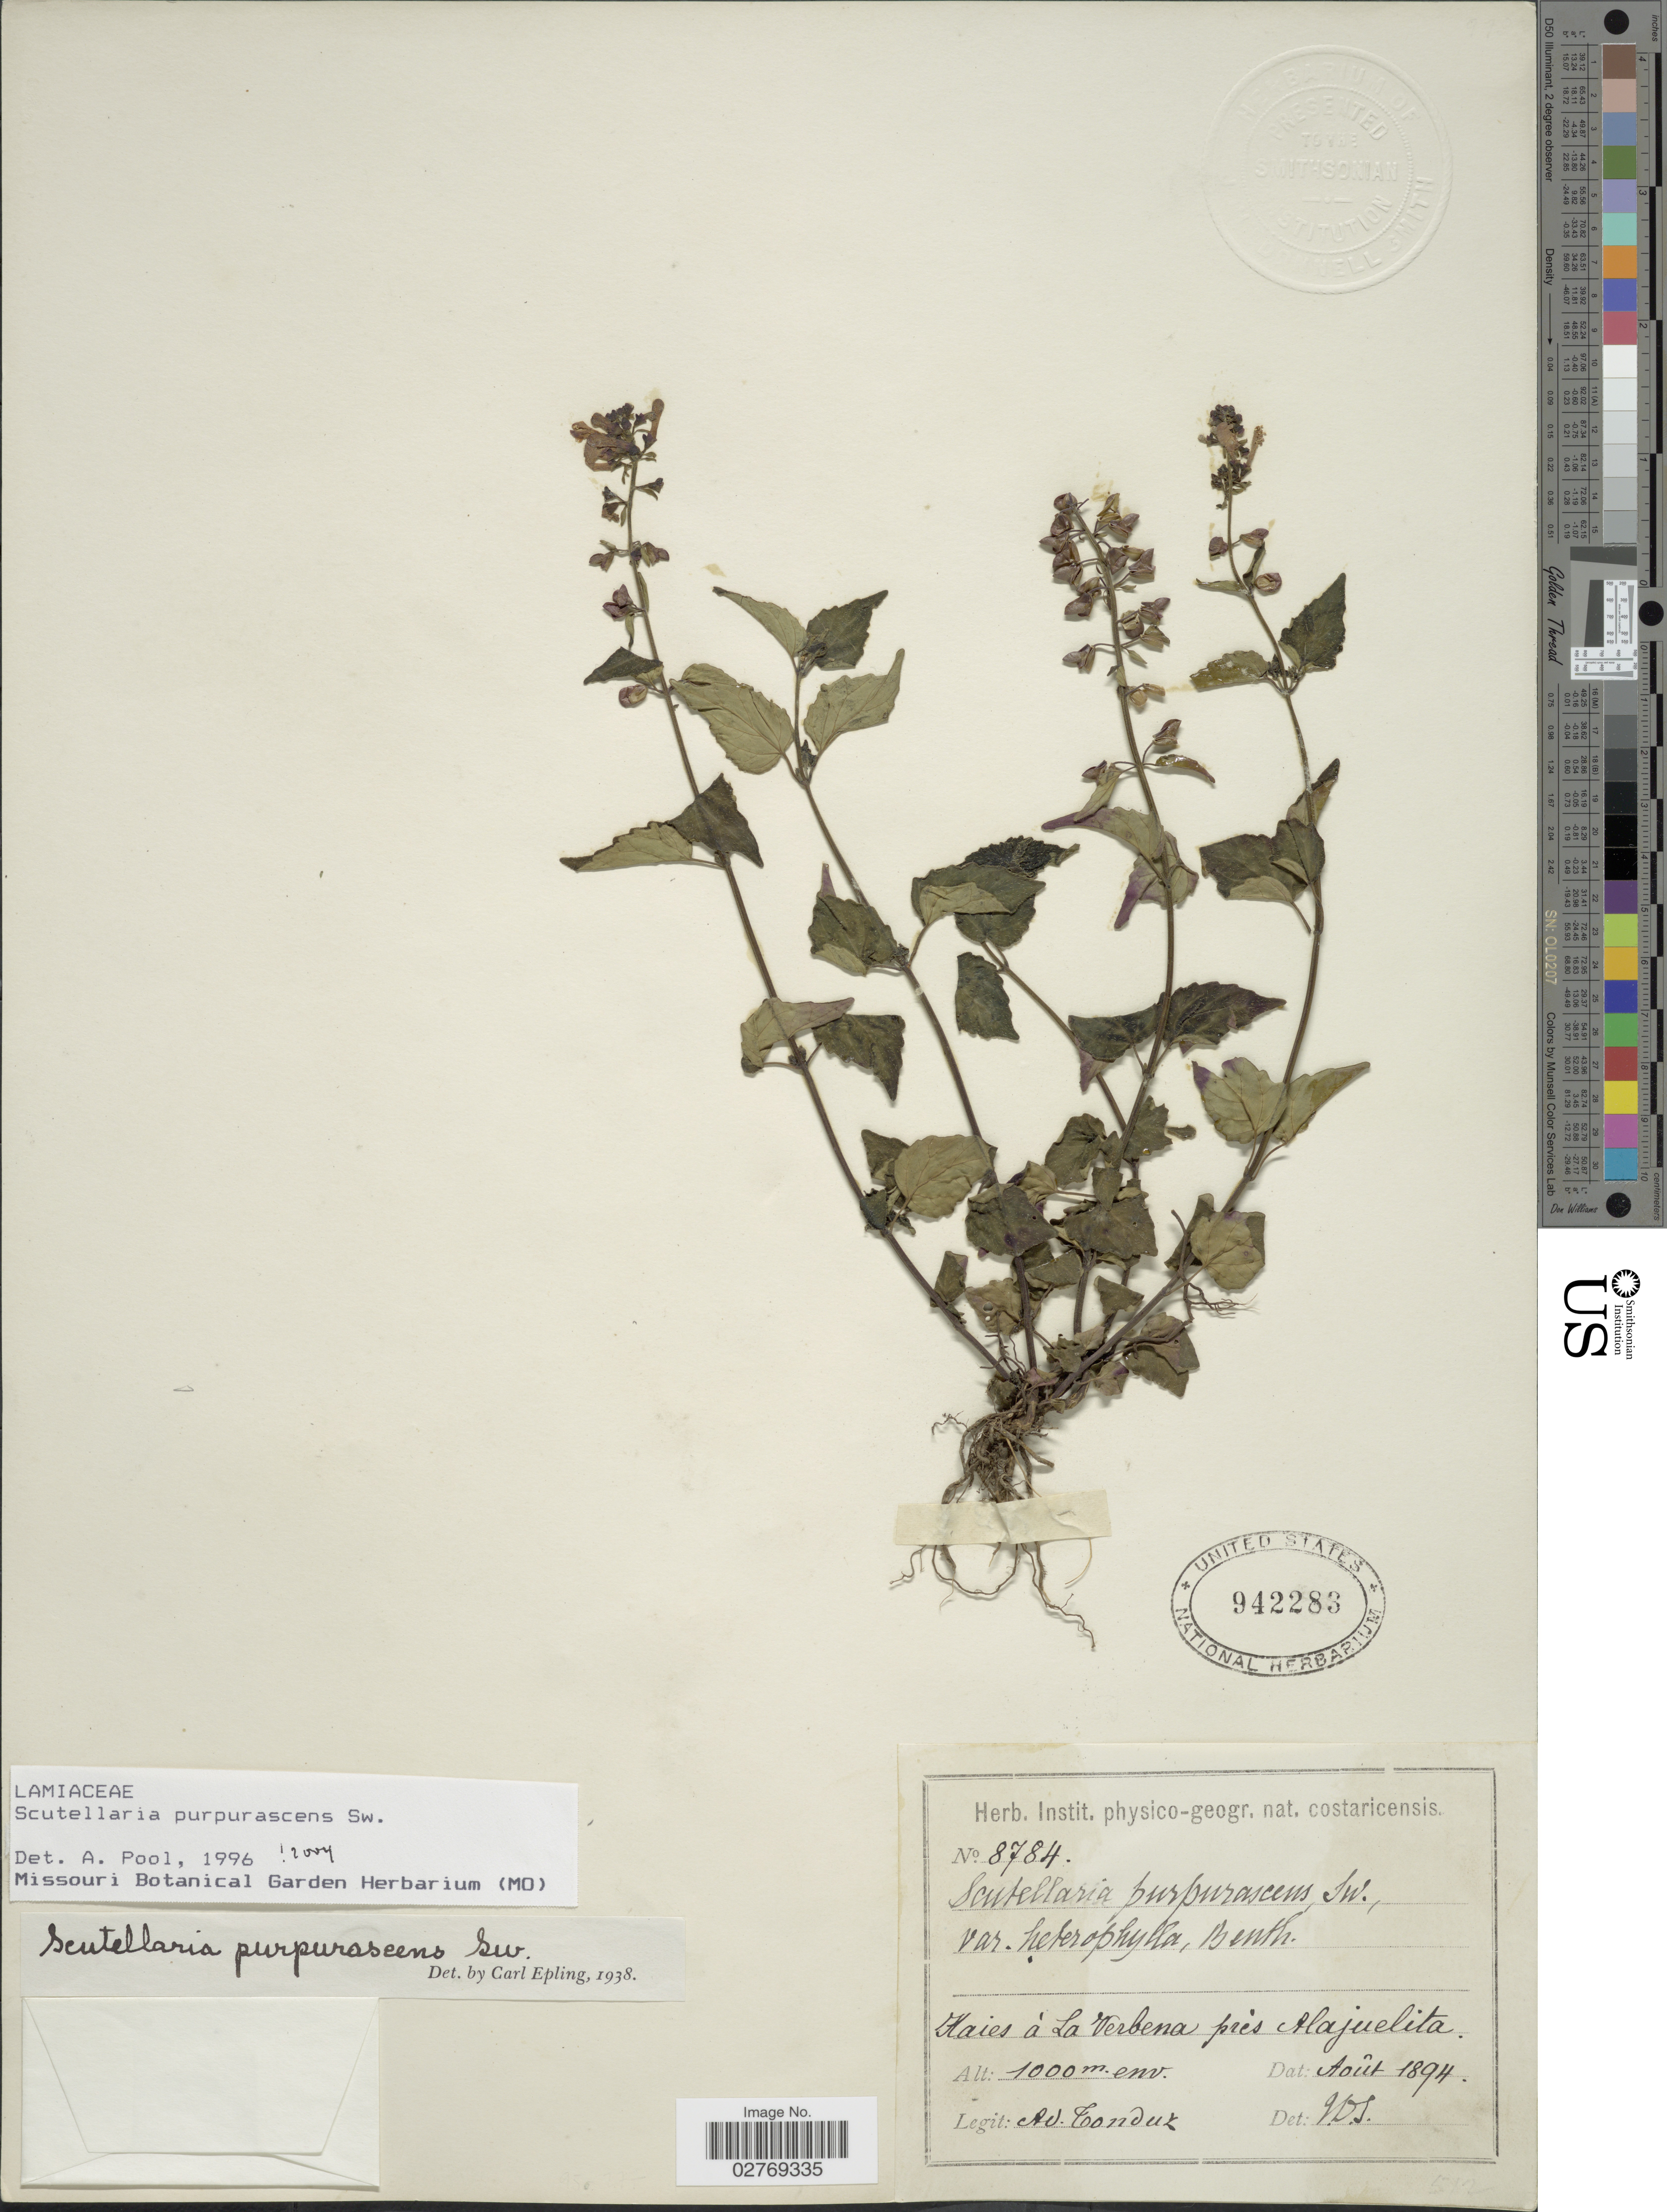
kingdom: Plantae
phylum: Tracheophyta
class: Magnoliopsida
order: Lamiales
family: Lamiaceae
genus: Scutellaria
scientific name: Scutellaria purpurascens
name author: Sw.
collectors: A. Tonduz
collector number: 8784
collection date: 1894-08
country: Costa Rica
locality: Haies á La Verbena prés Alajuelita.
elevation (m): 1000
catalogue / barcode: US 942283